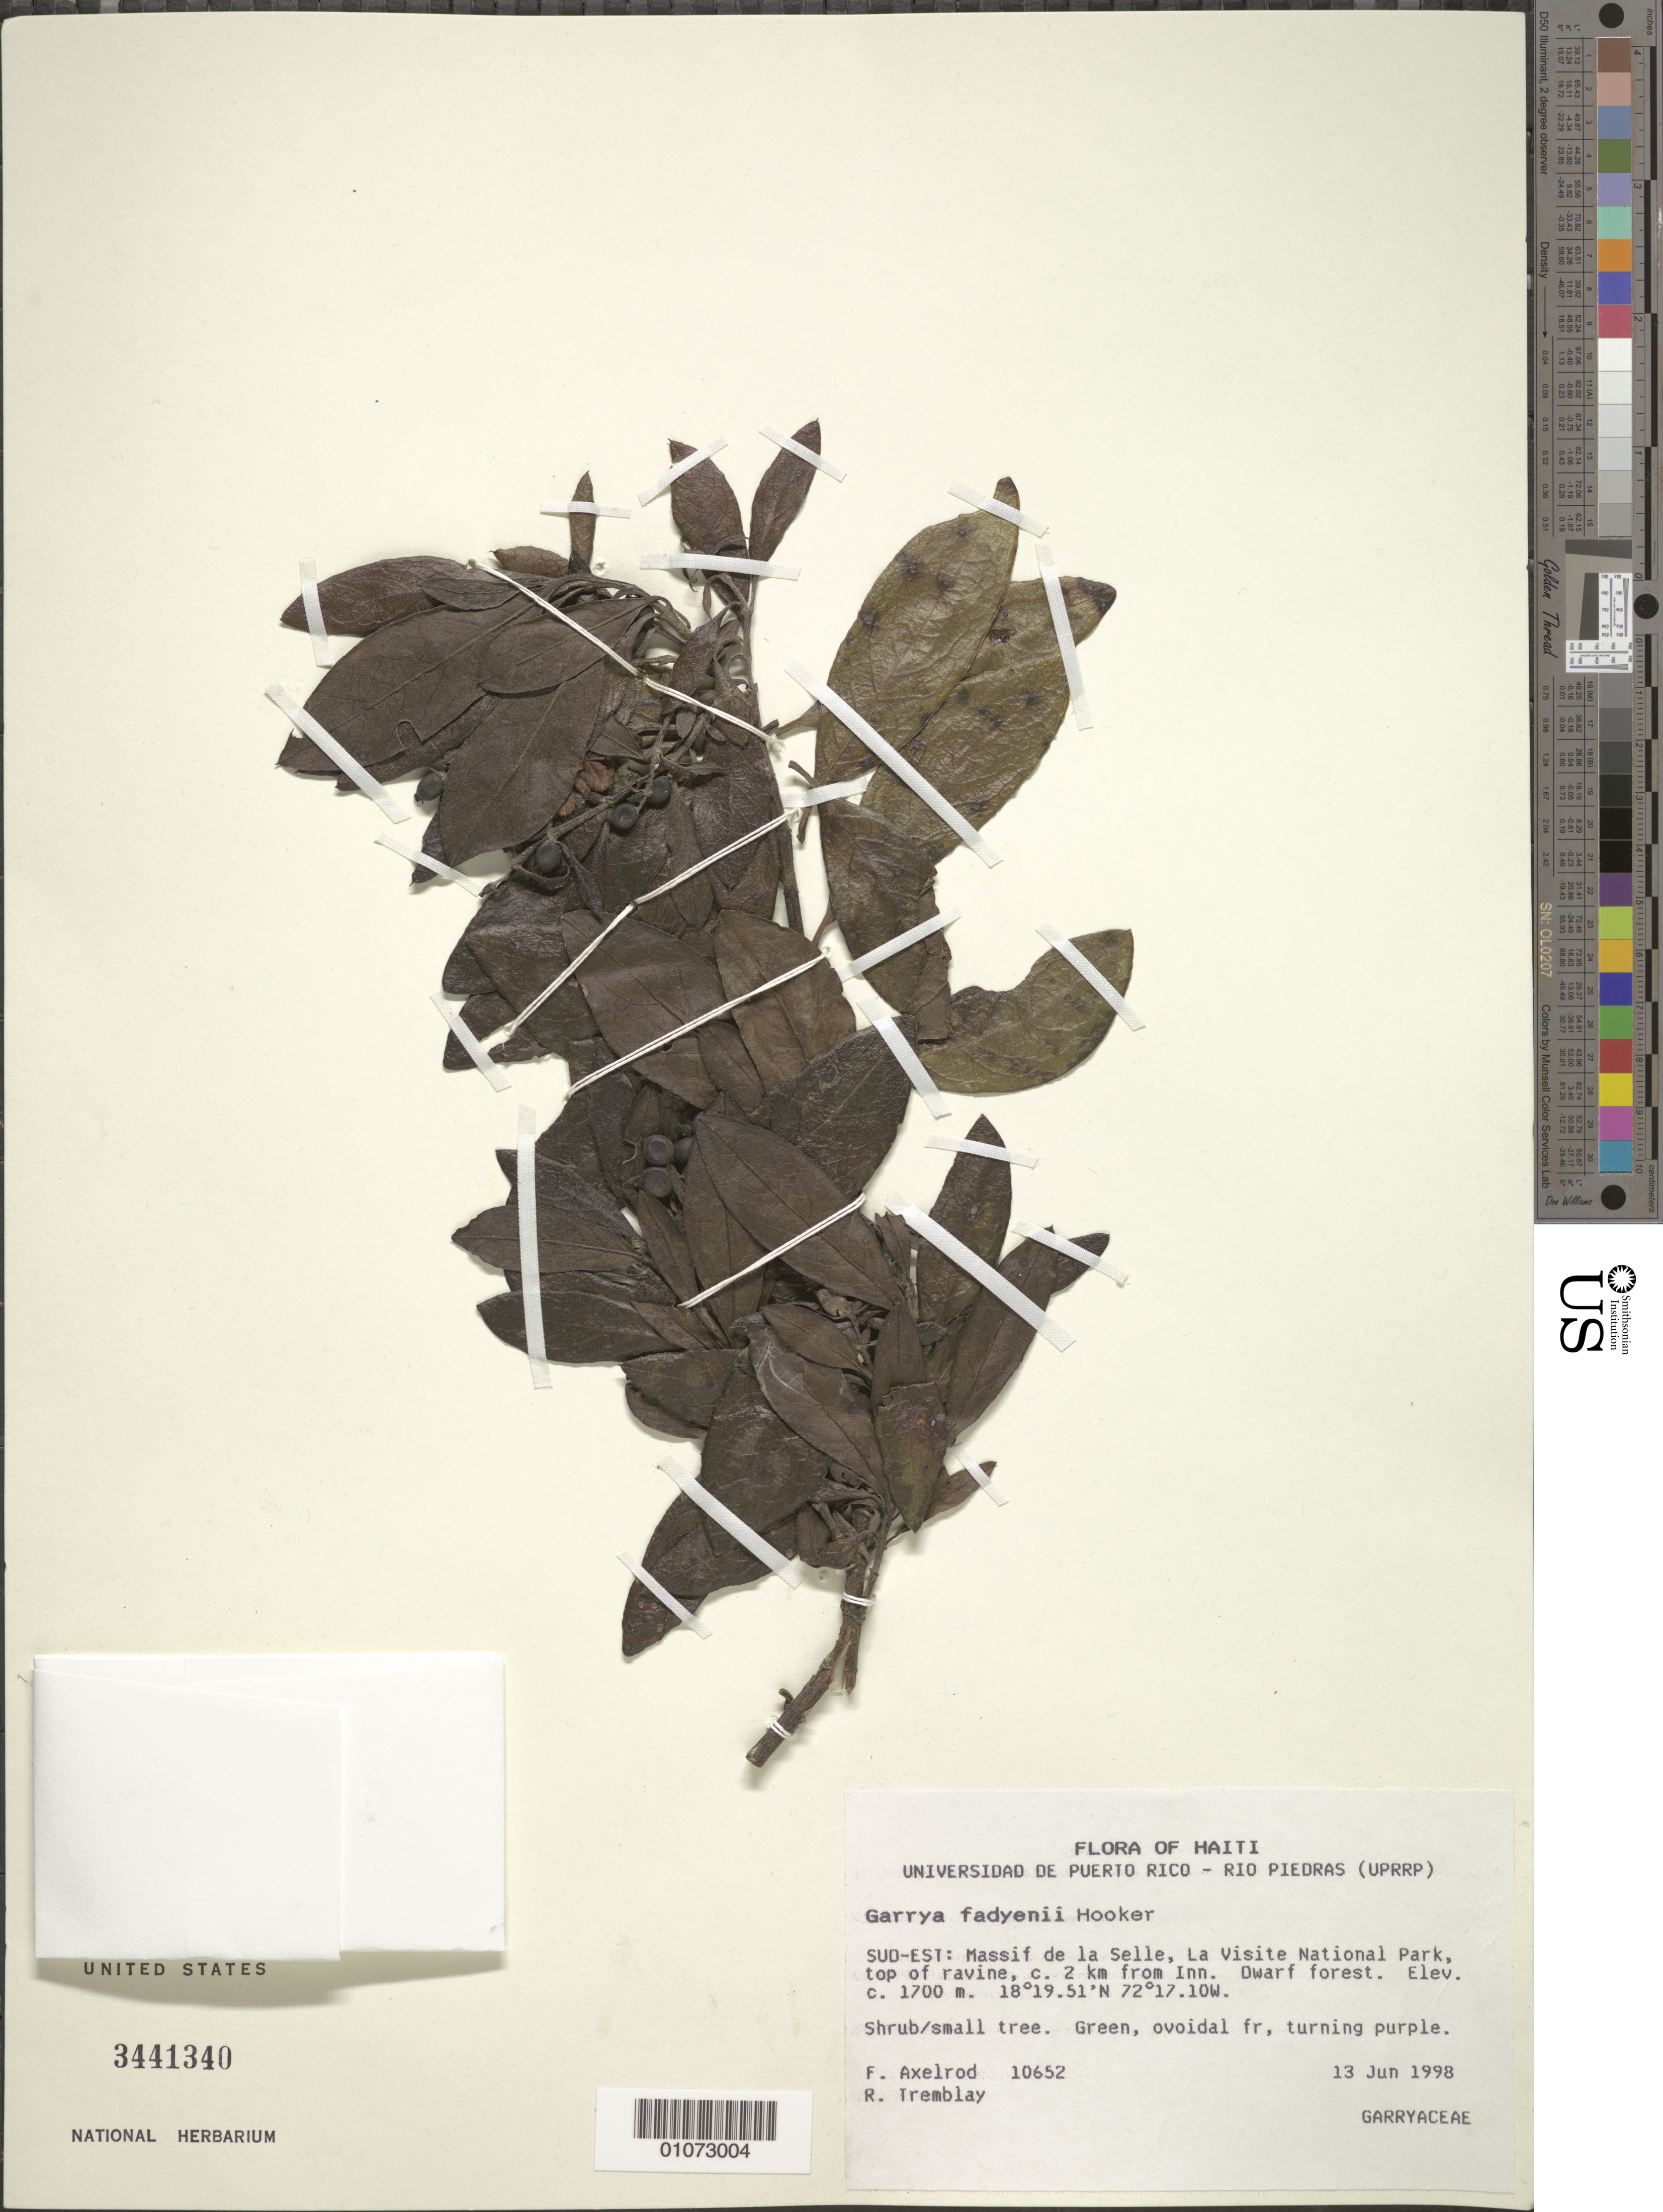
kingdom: Plantae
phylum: Tracheophyta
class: Magnoliopsida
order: Garryales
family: Garryaceae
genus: Garrya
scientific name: Garrya fadyenii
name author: Hook.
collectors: F. S. Axelrod & R. L. Tremblay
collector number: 10652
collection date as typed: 13 Jun 1998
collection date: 1998-06-13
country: Haiti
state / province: Sud-Est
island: Hispaniola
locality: Massif de la Selle, La Visite National Park, top of ravine, c. 2 km from inn. Dwarf forest.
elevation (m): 1700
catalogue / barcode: US 3441340